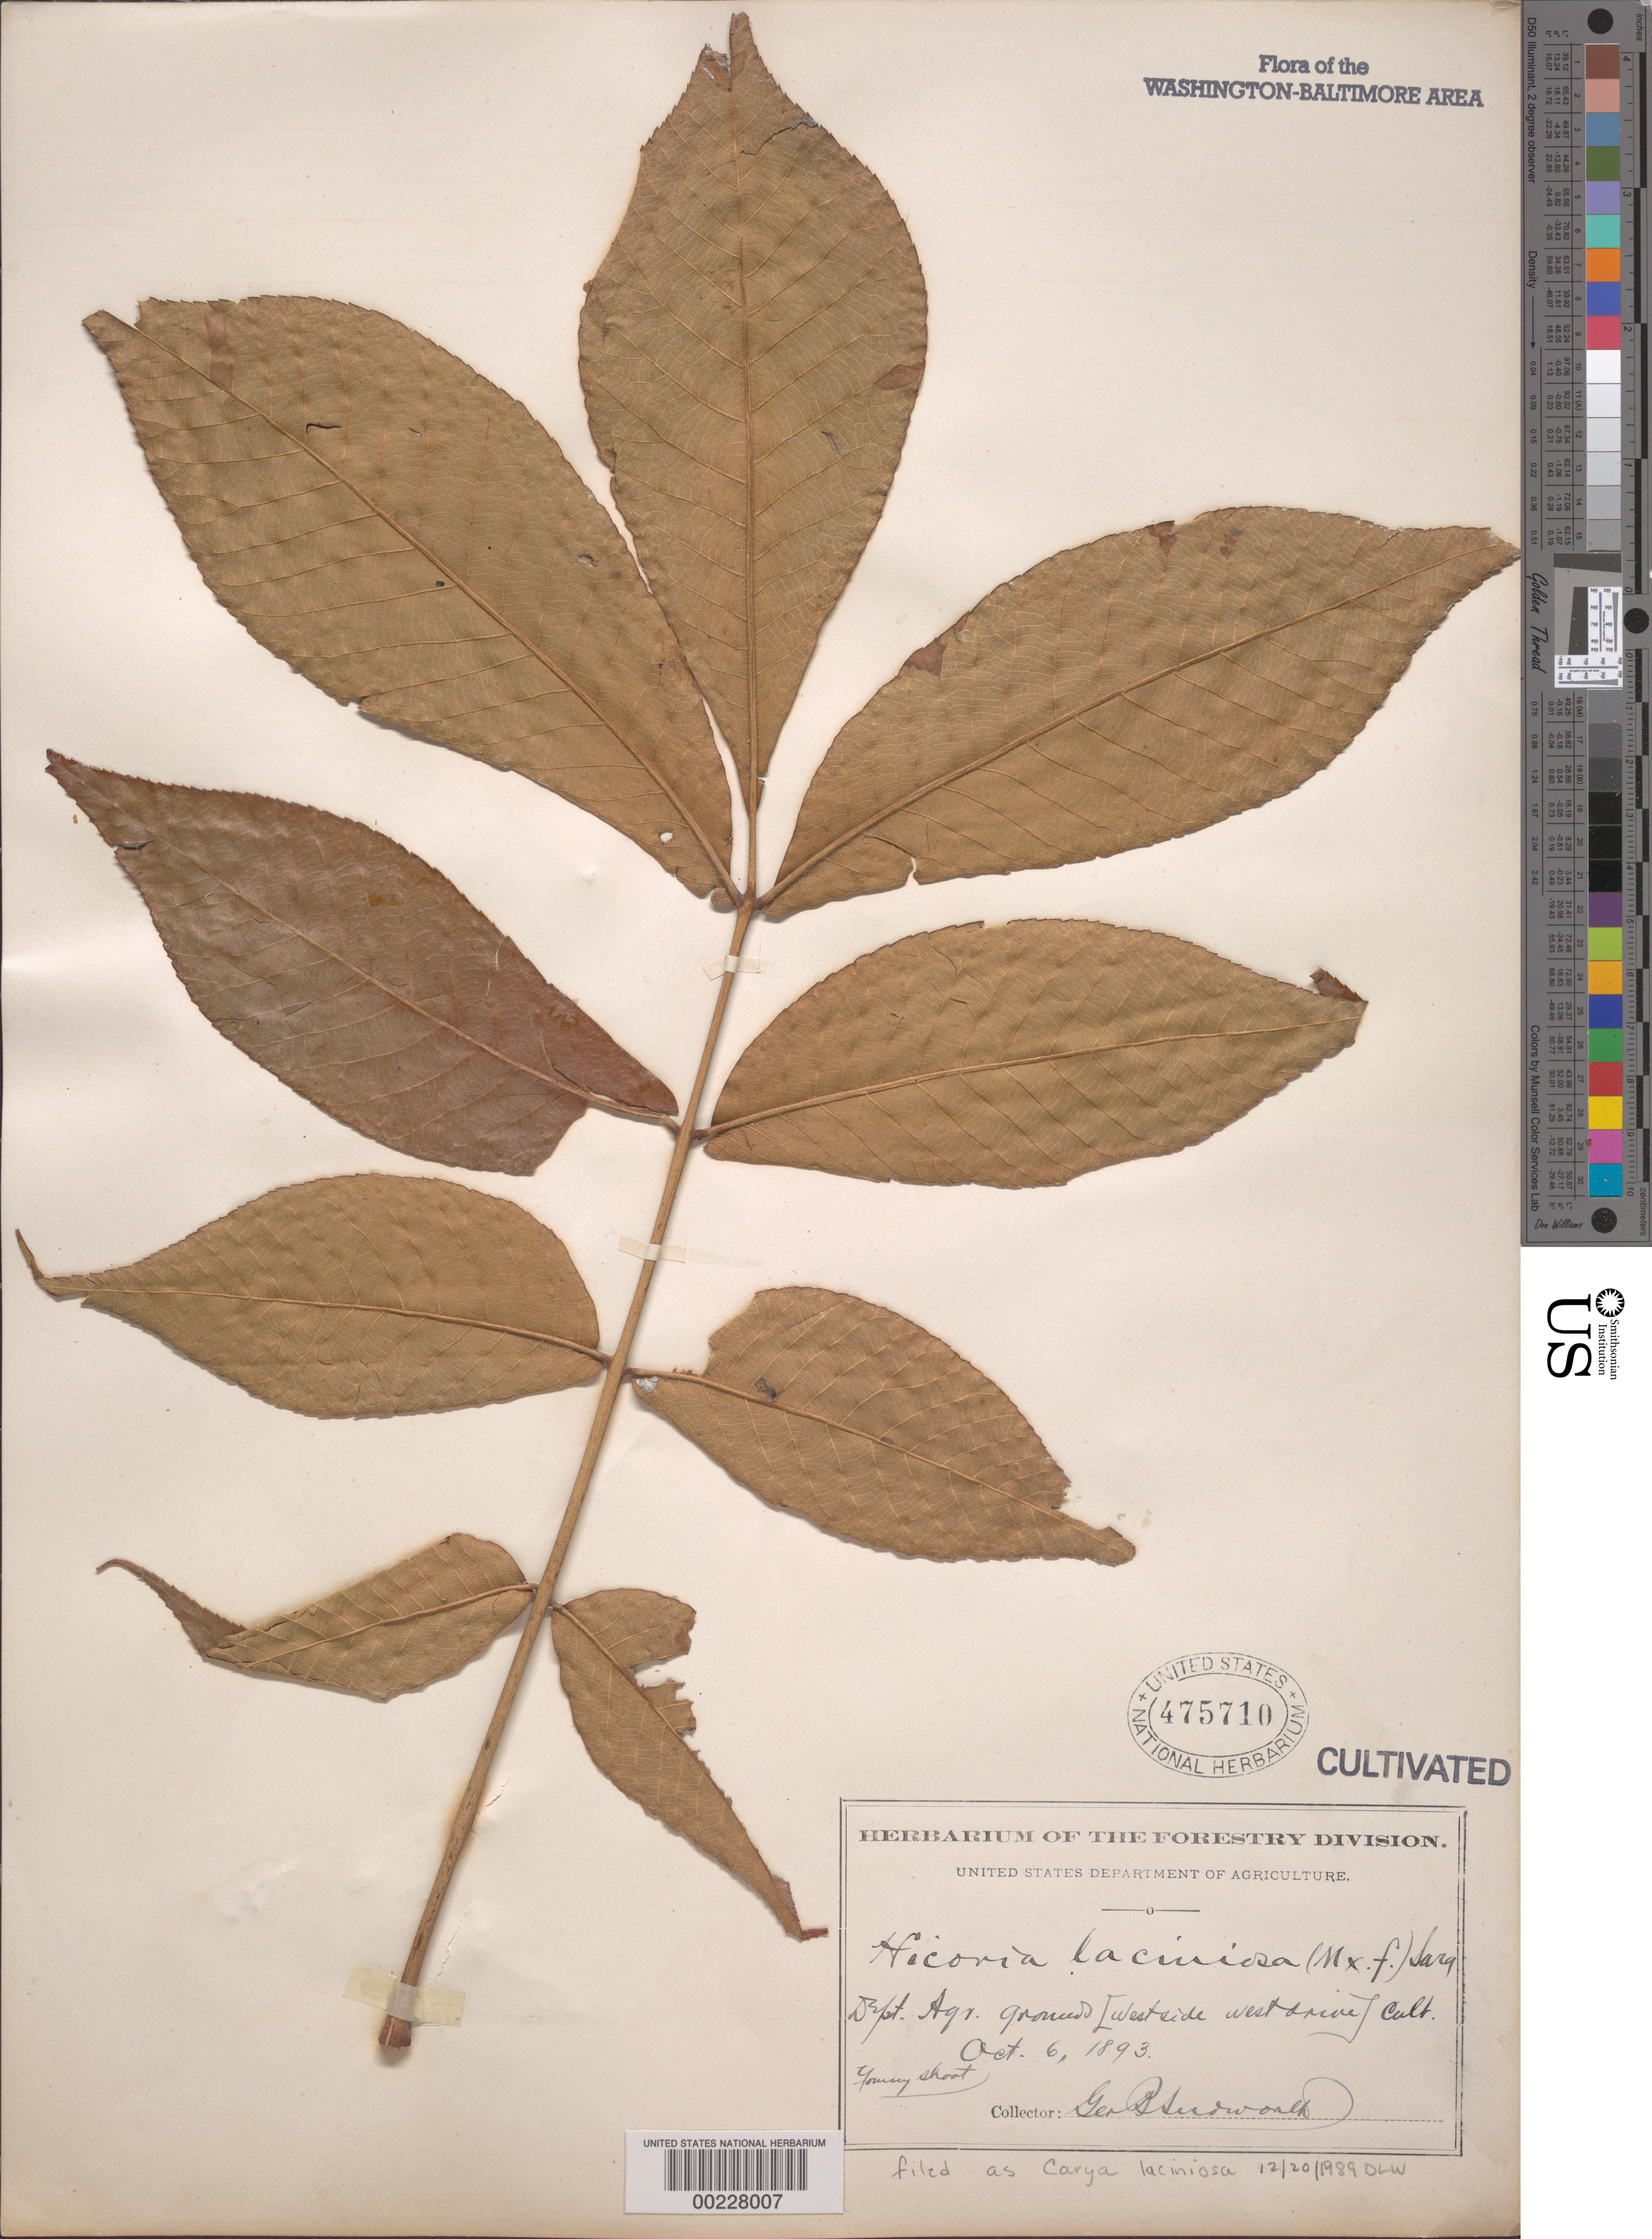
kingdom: Plantae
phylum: Tracheophyta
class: Magnoliopsida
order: Fagales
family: Juglandaceae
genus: Carya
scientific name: Carya laciniosa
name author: (F. Michx.) G. Don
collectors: G. B. Sudworth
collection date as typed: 06 Oct 1893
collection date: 1893-10-06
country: United States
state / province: District of Columbia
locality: Agricultural grounds, W side W Drive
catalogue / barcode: US 475710